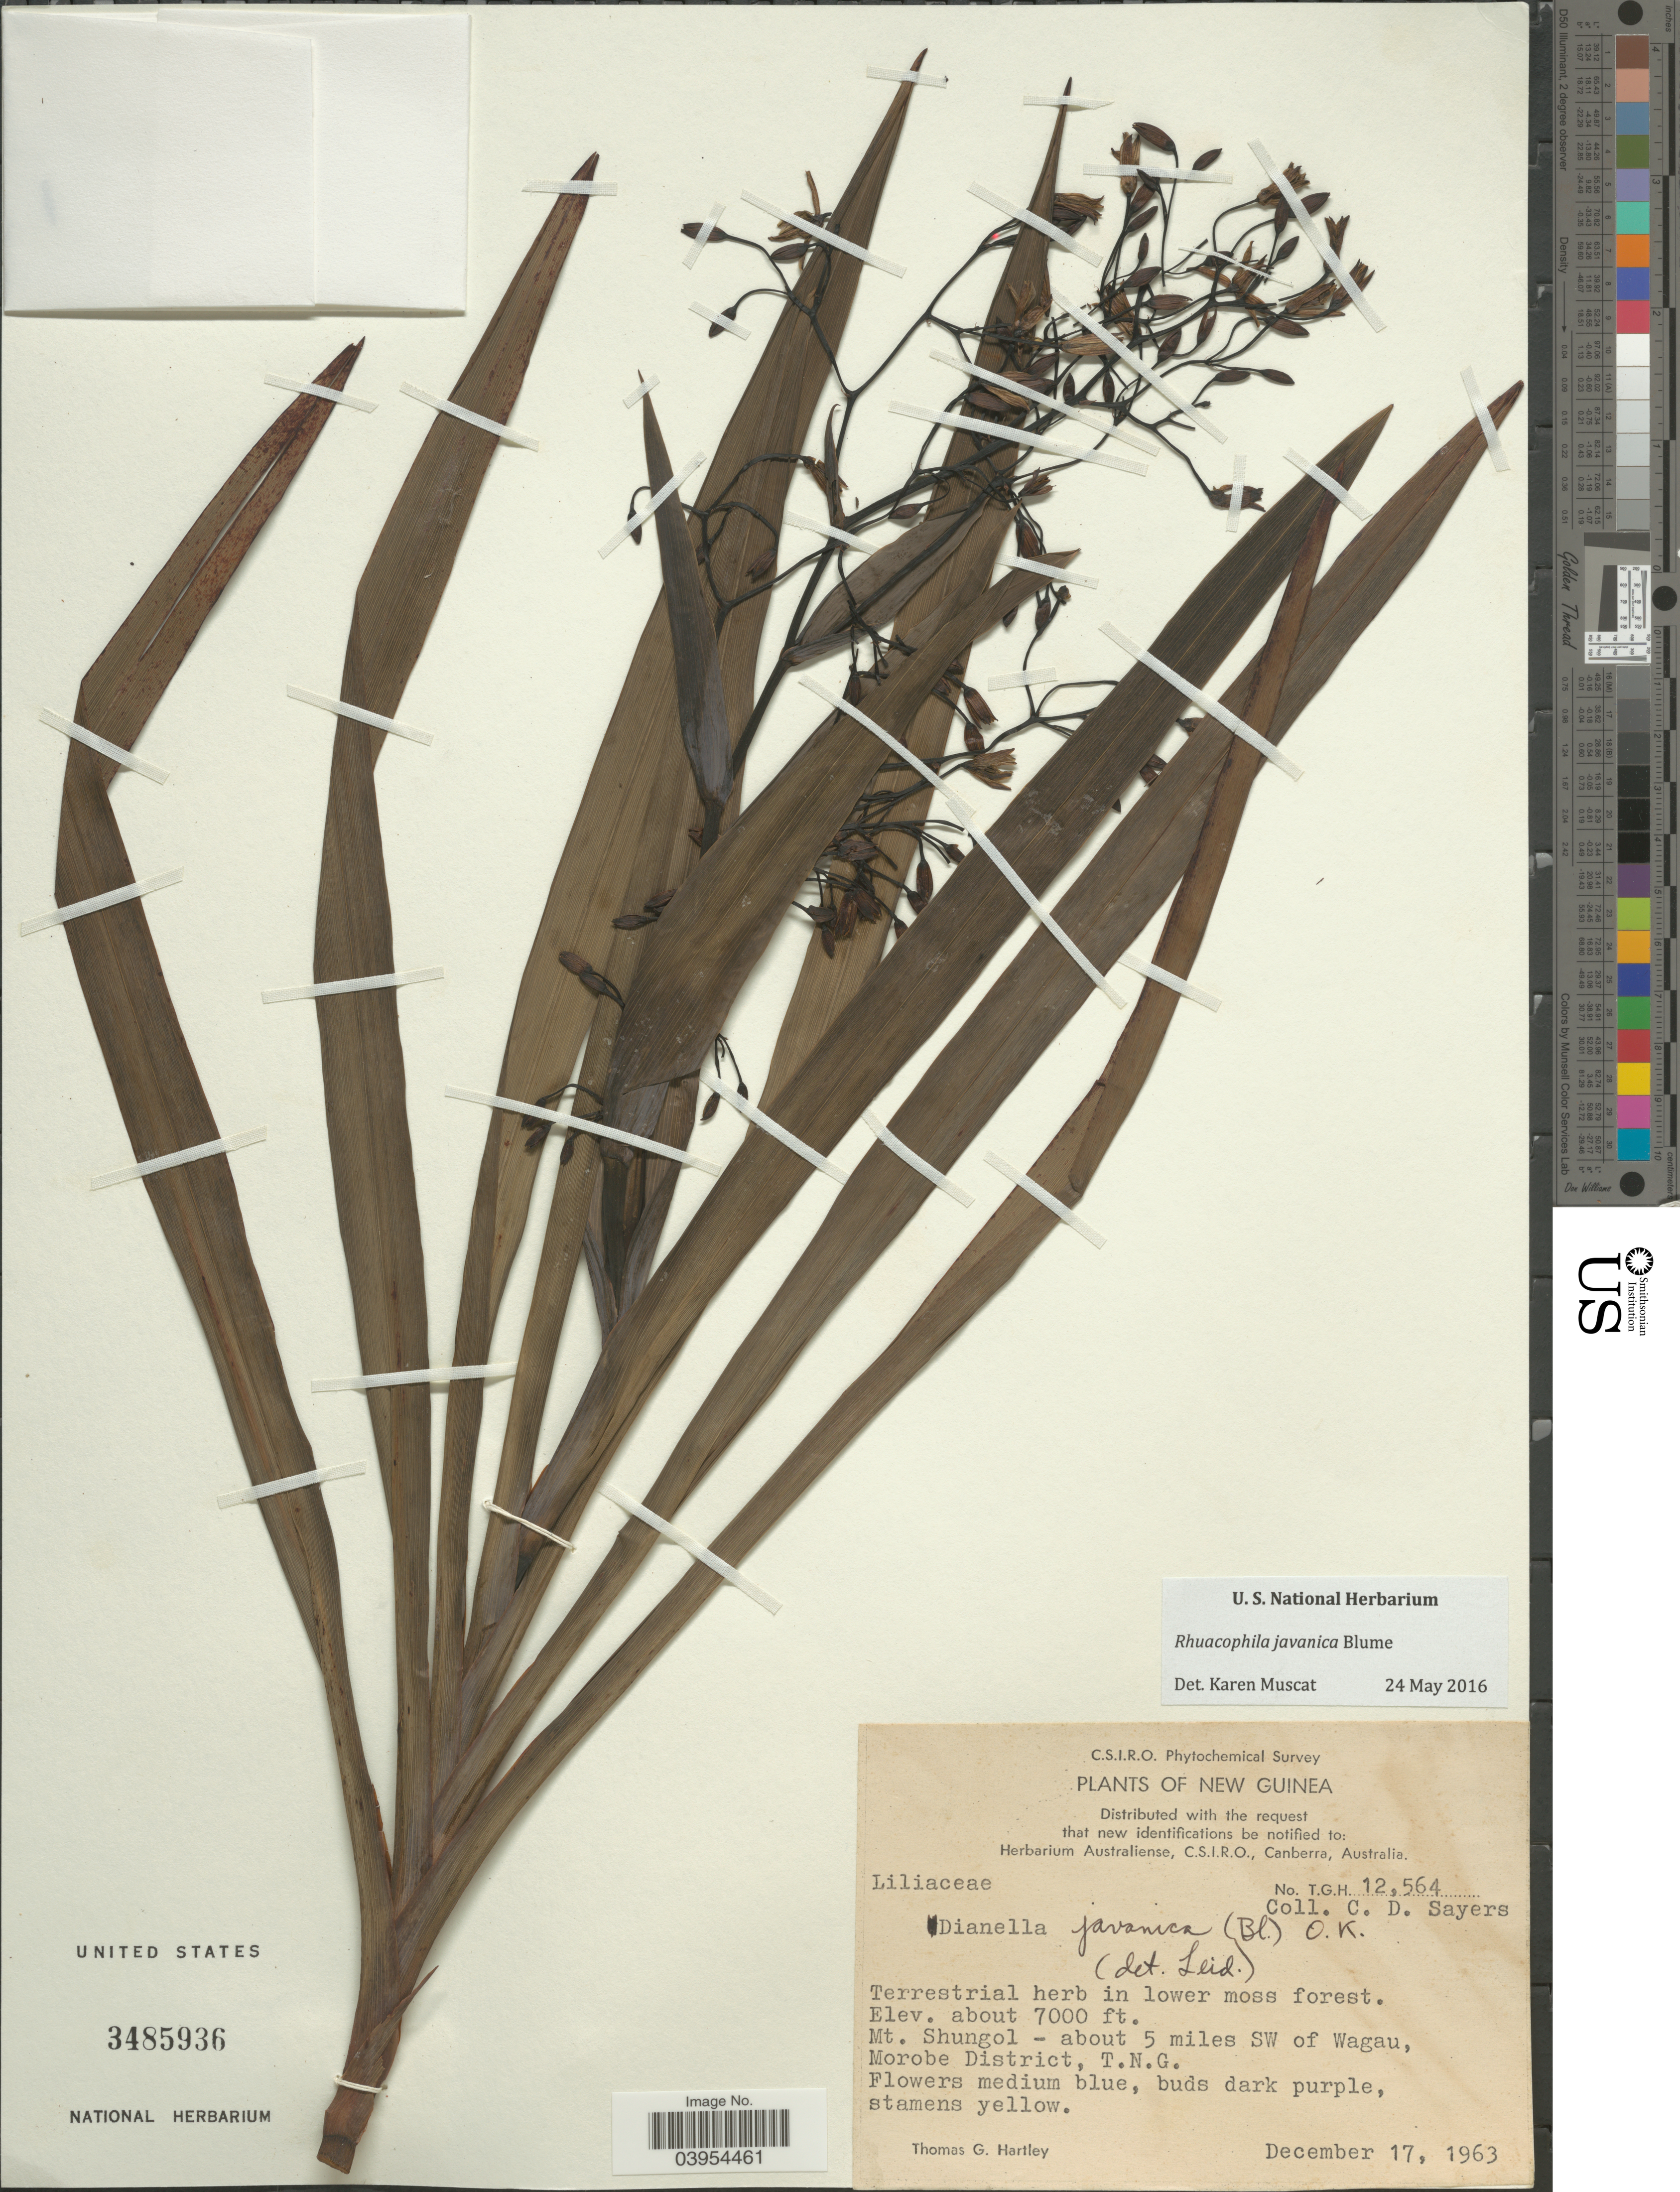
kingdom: Plantae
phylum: Tracheophyta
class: Liliopsida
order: Asparagales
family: Asphodelaceae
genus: Dianella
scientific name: Dianella javanica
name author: Blume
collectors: T. G. Hartley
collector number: T.G.H. 12564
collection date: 1963-12-17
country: Papua New Guinea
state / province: Morobe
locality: New Guinea. Mt. Shungol - about 5 miles SW of Wagau, Morobe District, T.N.G.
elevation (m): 2134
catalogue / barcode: US 3485936